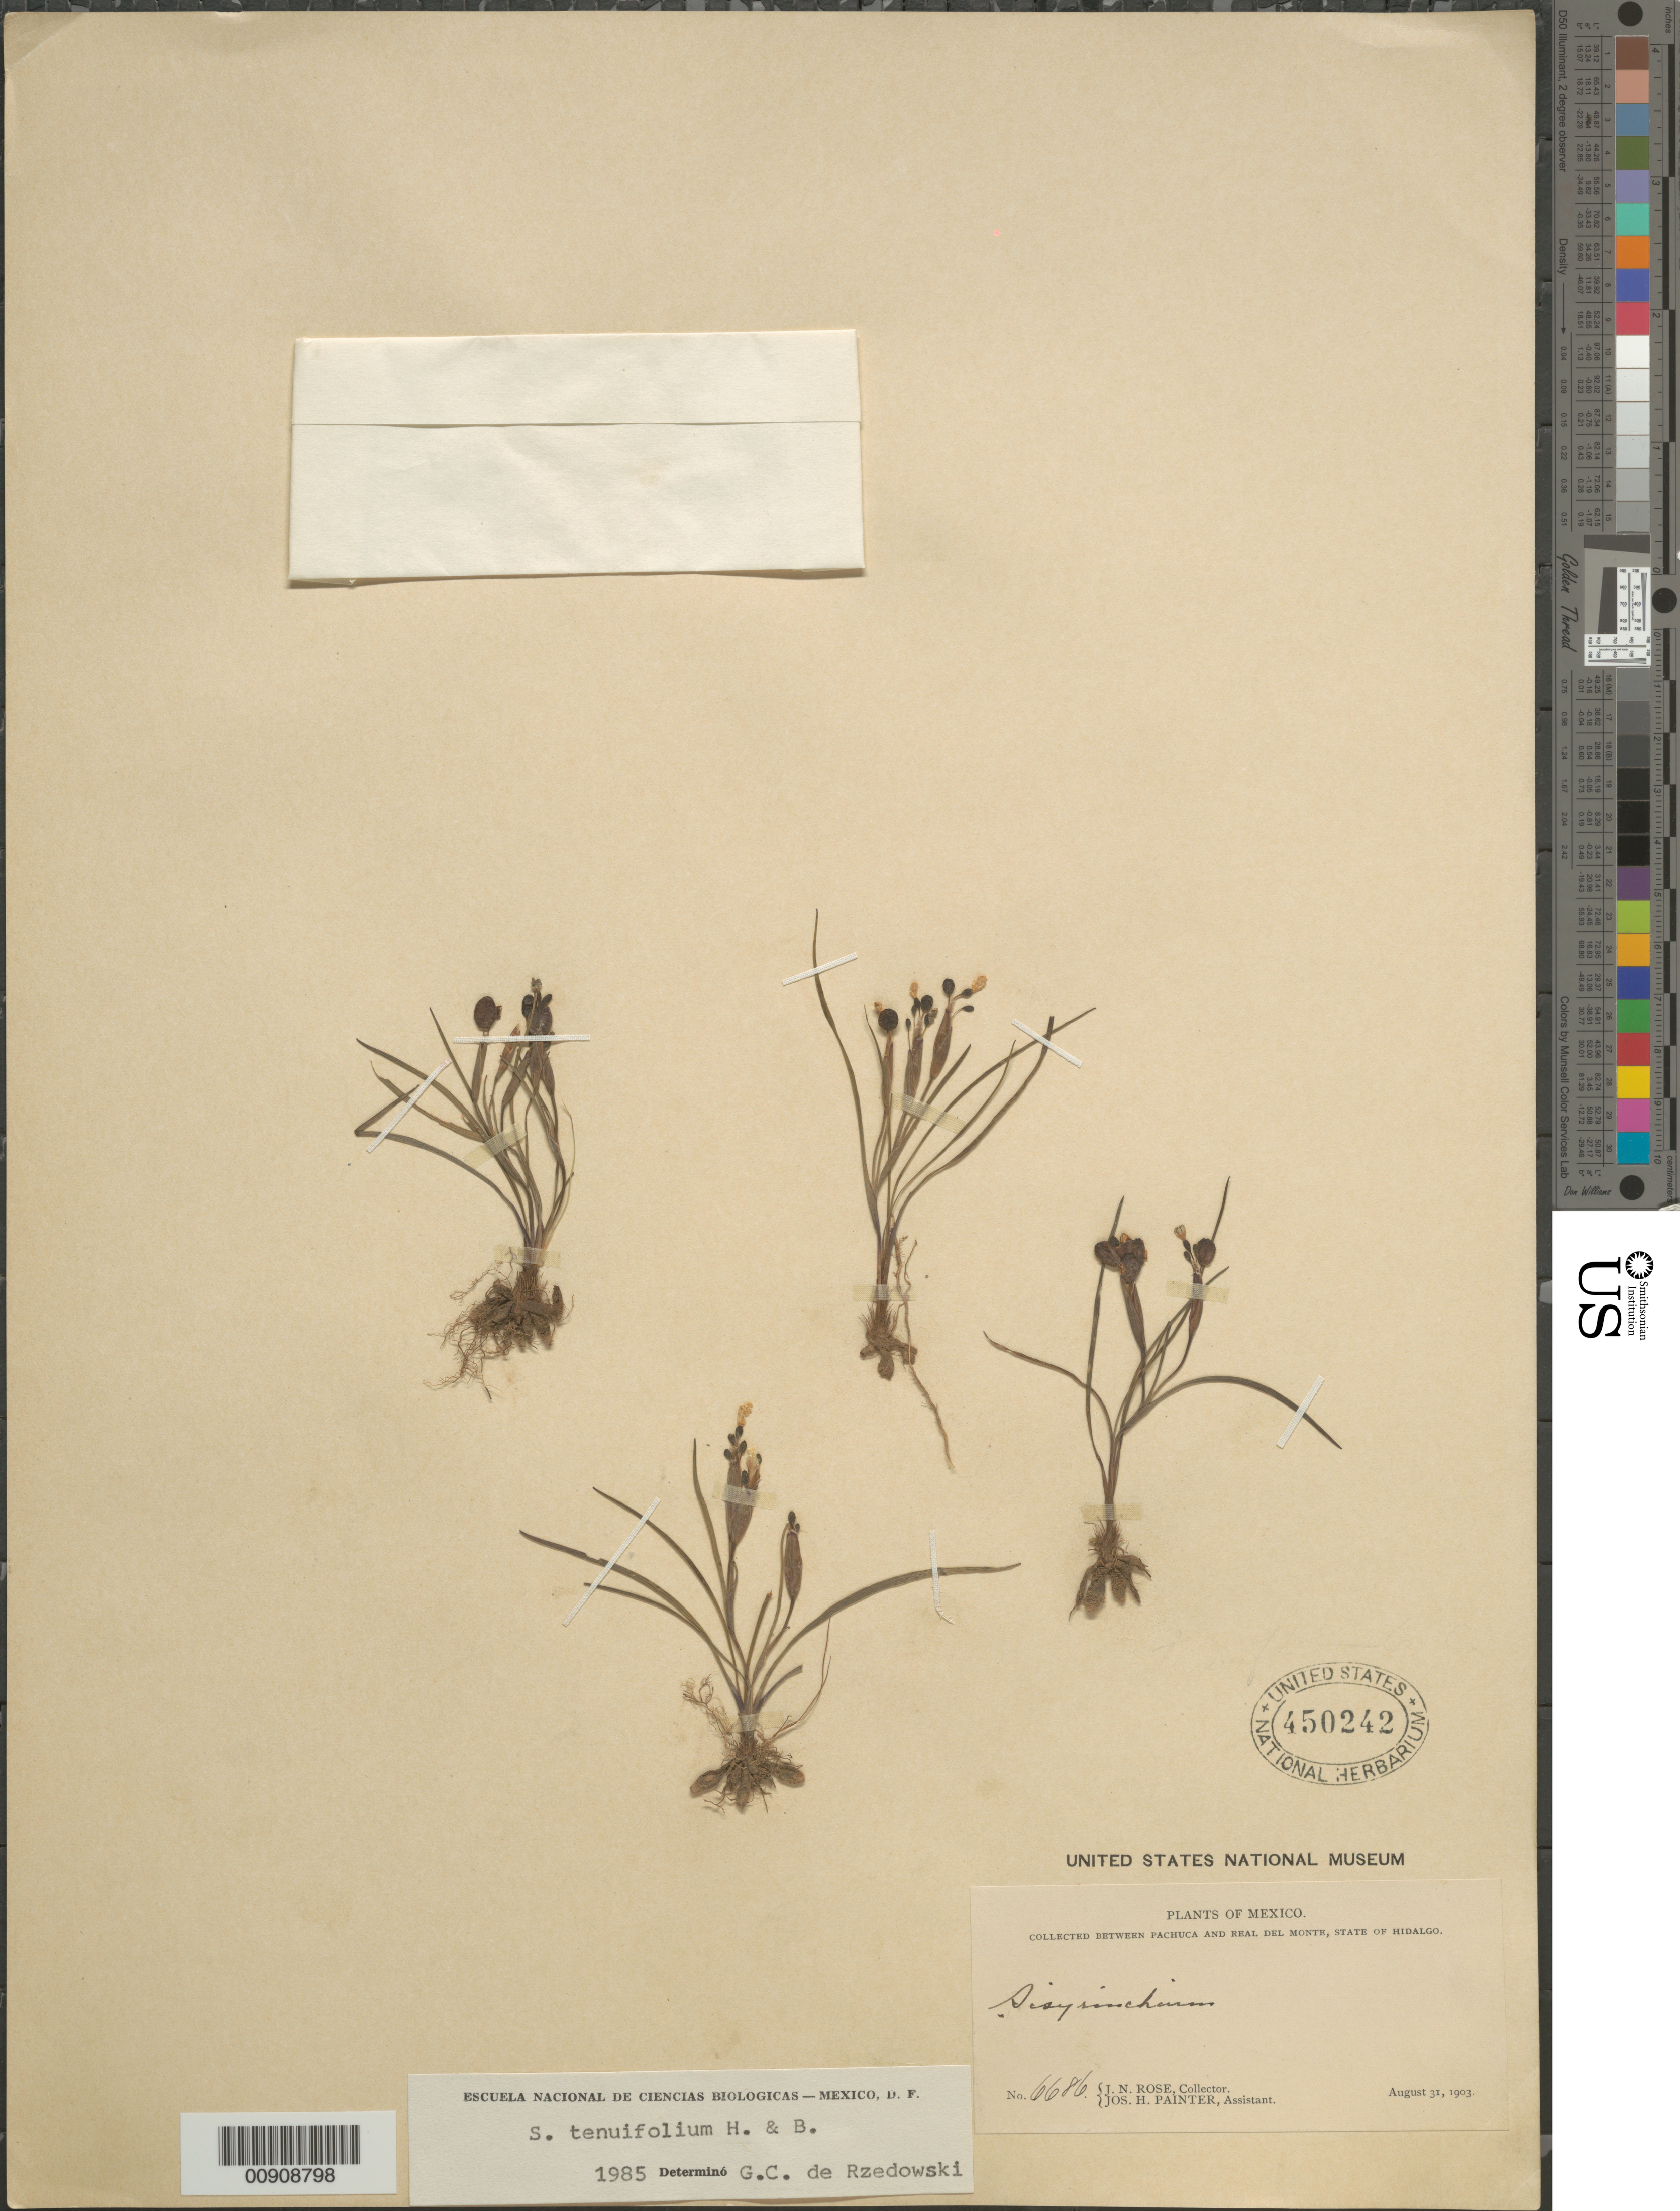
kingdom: Plantae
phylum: Tracheophyta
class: Liliopsida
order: Asparagales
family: Iridaceae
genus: Sisyrinchium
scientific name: Sisyrinchium tenuifolium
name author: Humb. & Bonpl. ex Willd.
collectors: J. N. Rose & J. H. Painter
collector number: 6686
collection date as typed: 31 Aug 1903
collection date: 1903-08-31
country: Mexico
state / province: Hidalgo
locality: Between Pachuca and Real del Monte, State of Hidalgo.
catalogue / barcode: US 450242